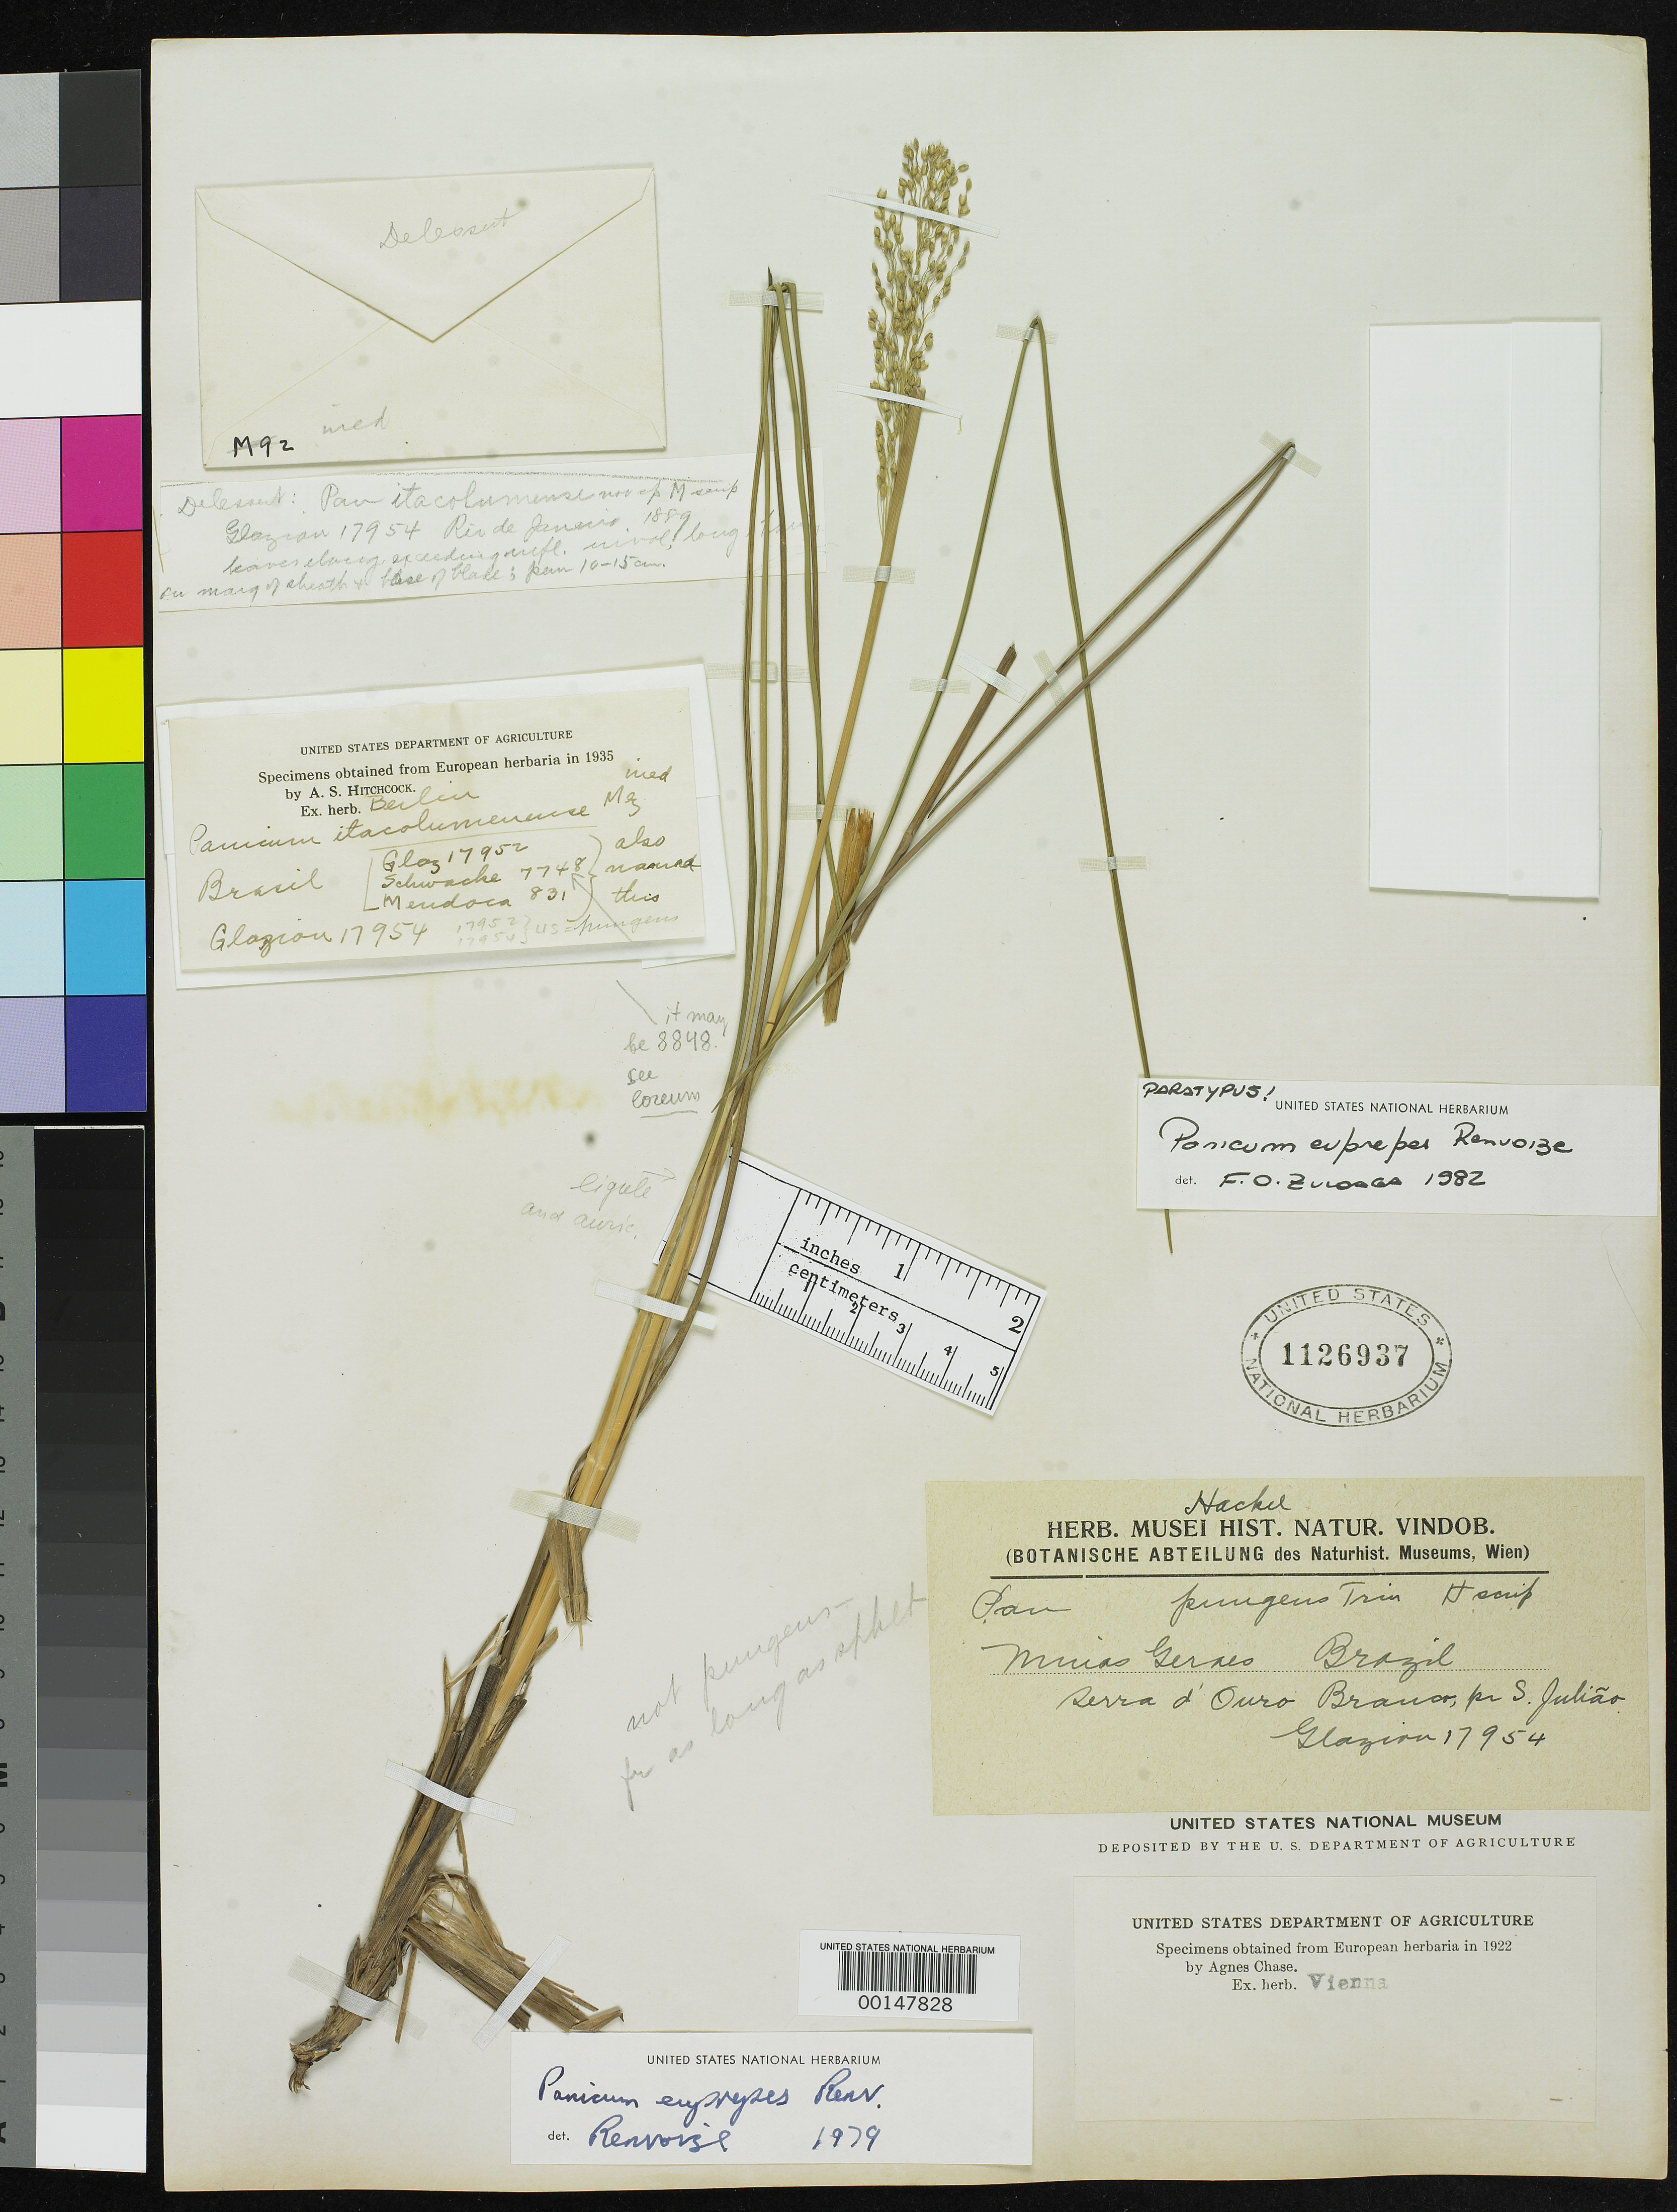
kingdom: Plantae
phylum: Tracheophyta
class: Liliopsida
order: Poales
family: Poaceae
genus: Panicum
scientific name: Panicum euprepes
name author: Renvoize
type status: Isotype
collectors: A. F. M. Glaziou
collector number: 17952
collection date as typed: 22 Nov 1888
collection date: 1888-11-22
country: Brazil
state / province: Minas Gerais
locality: Serra d'Ouro Branco, S. Juliao.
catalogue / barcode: US 1126937